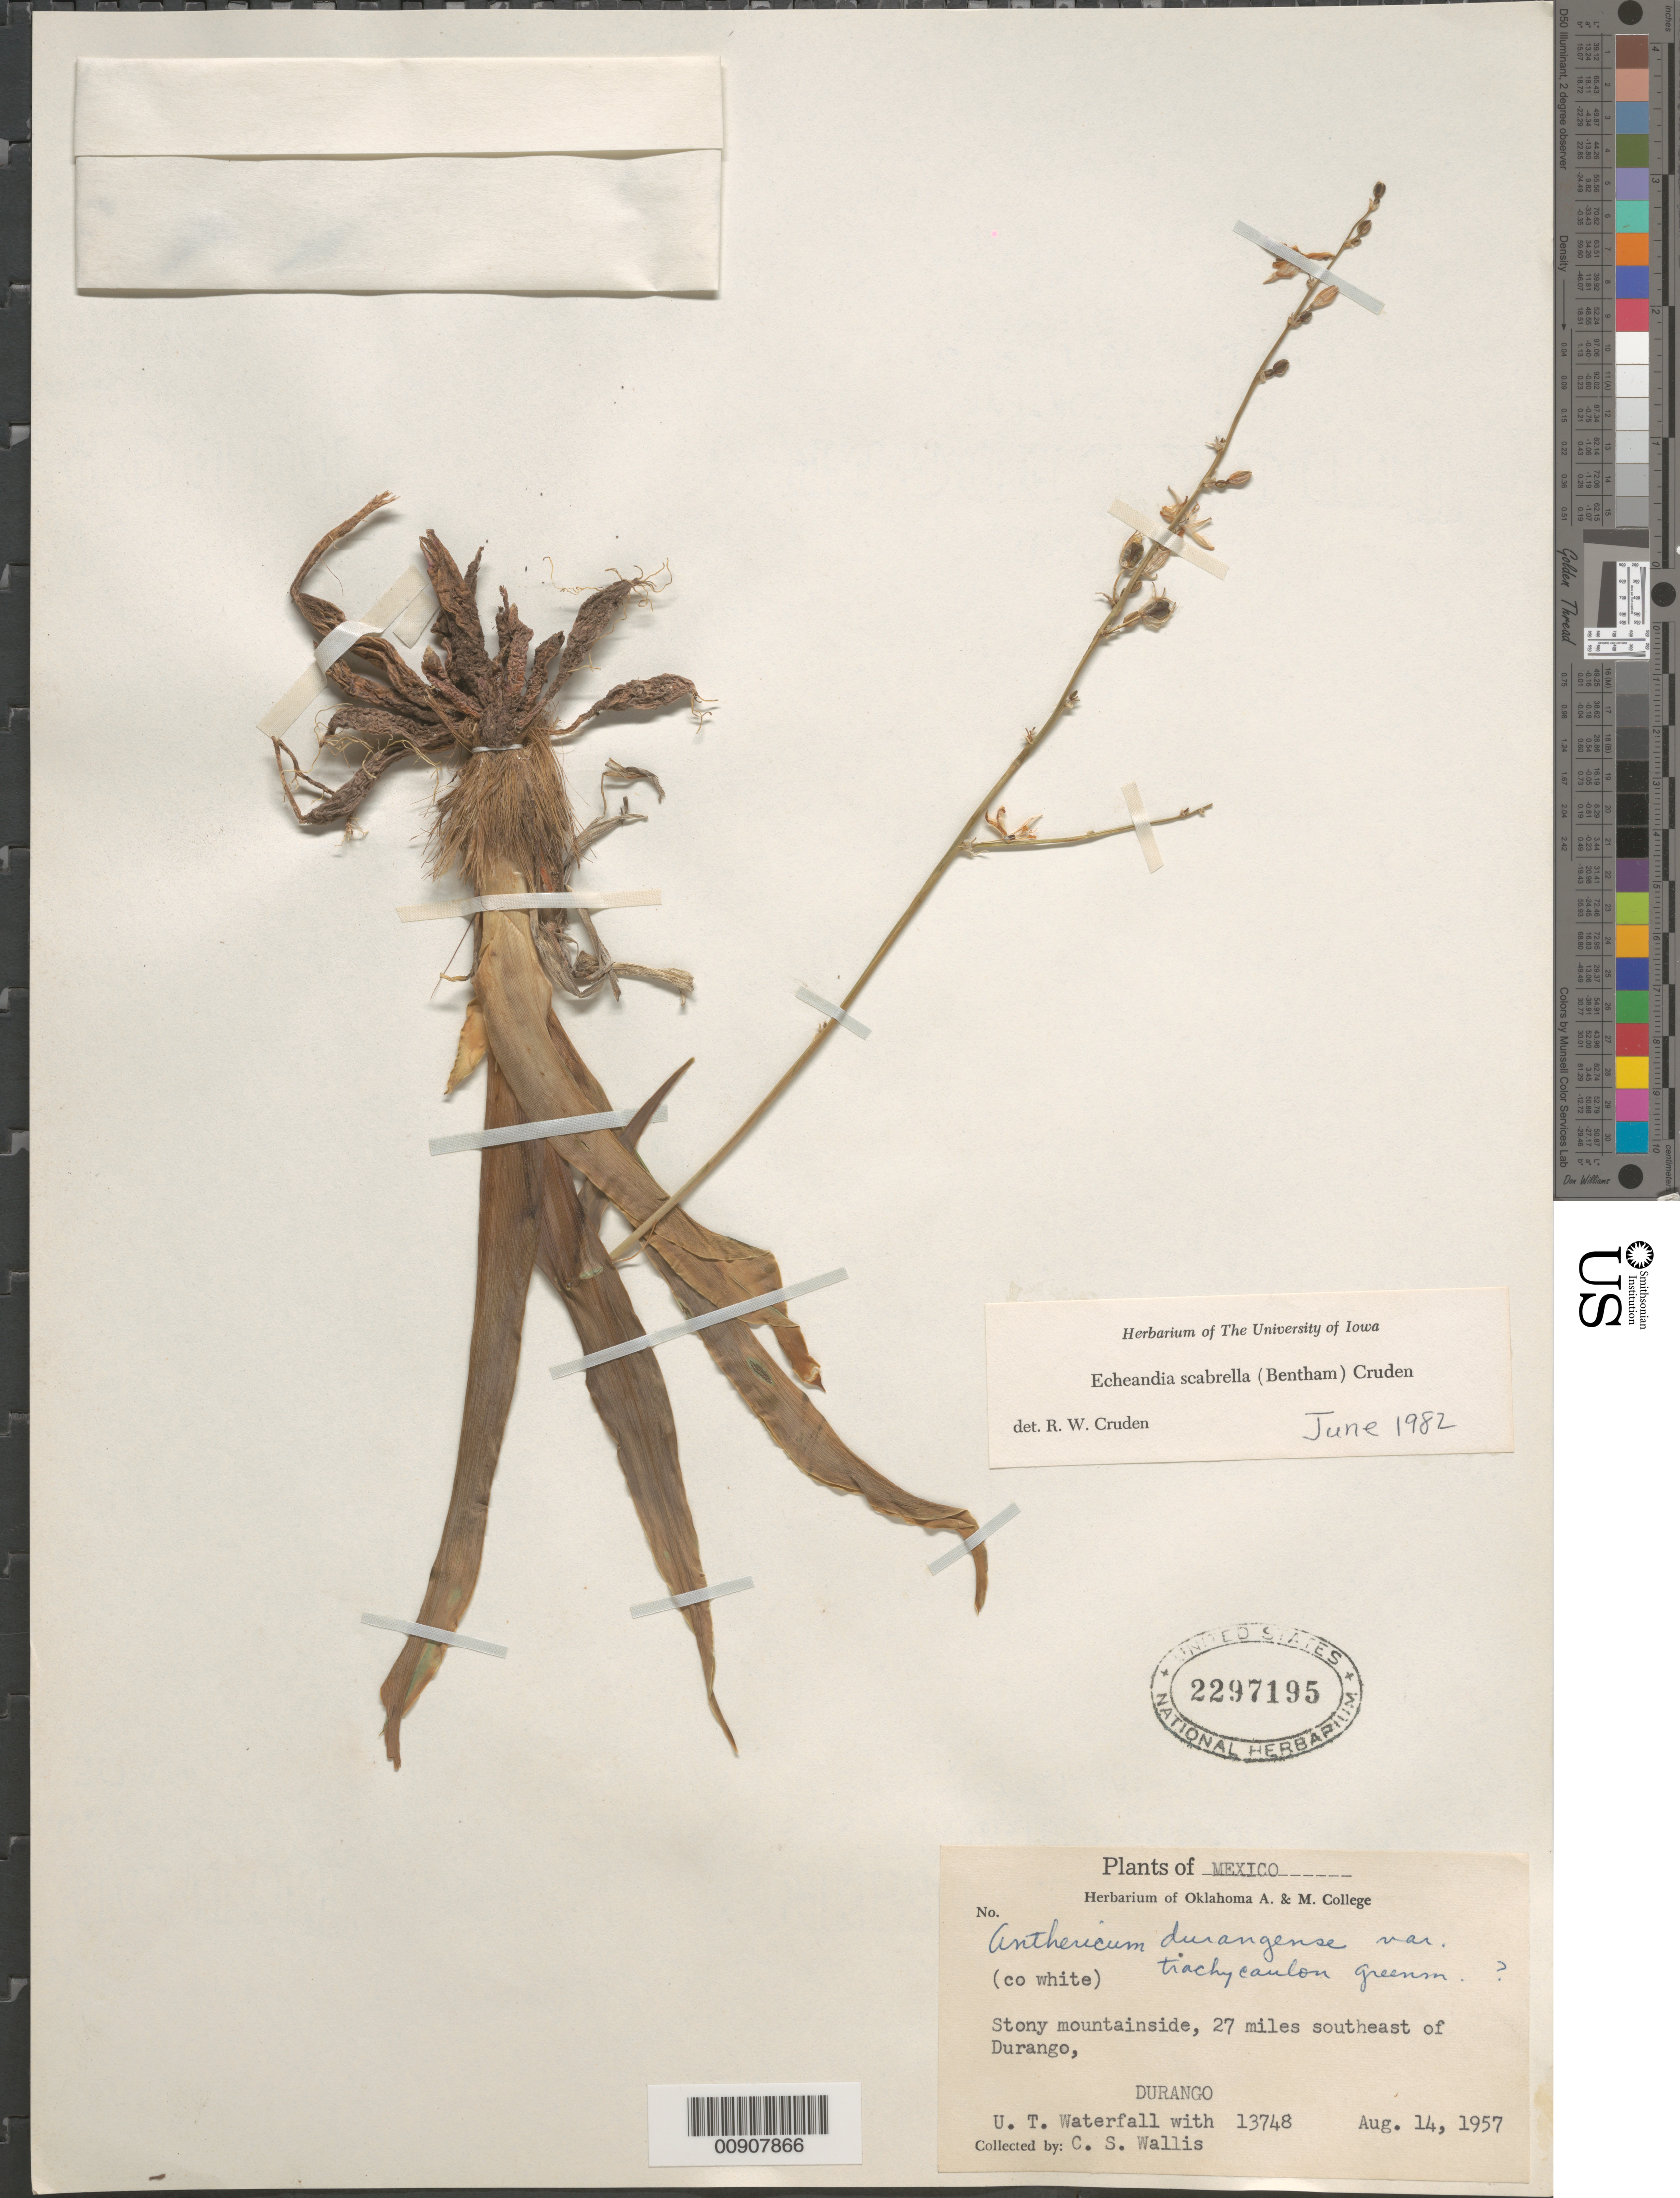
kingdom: Plantae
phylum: Tracheophyta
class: Liliopsida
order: Asparagales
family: Asparagaceae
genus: Echeandia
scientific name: Echeandia scabrella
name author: (Benth.) Cruden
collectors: U. T. Waterfall & C. S. Wallis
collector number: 13748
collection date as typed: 14 Aug 1957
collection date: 1957-08-14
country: Mexico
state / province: Durango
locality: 27 miles southeast of Durango, Durango.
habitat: Stony mountainside.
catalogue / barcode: US 2297195